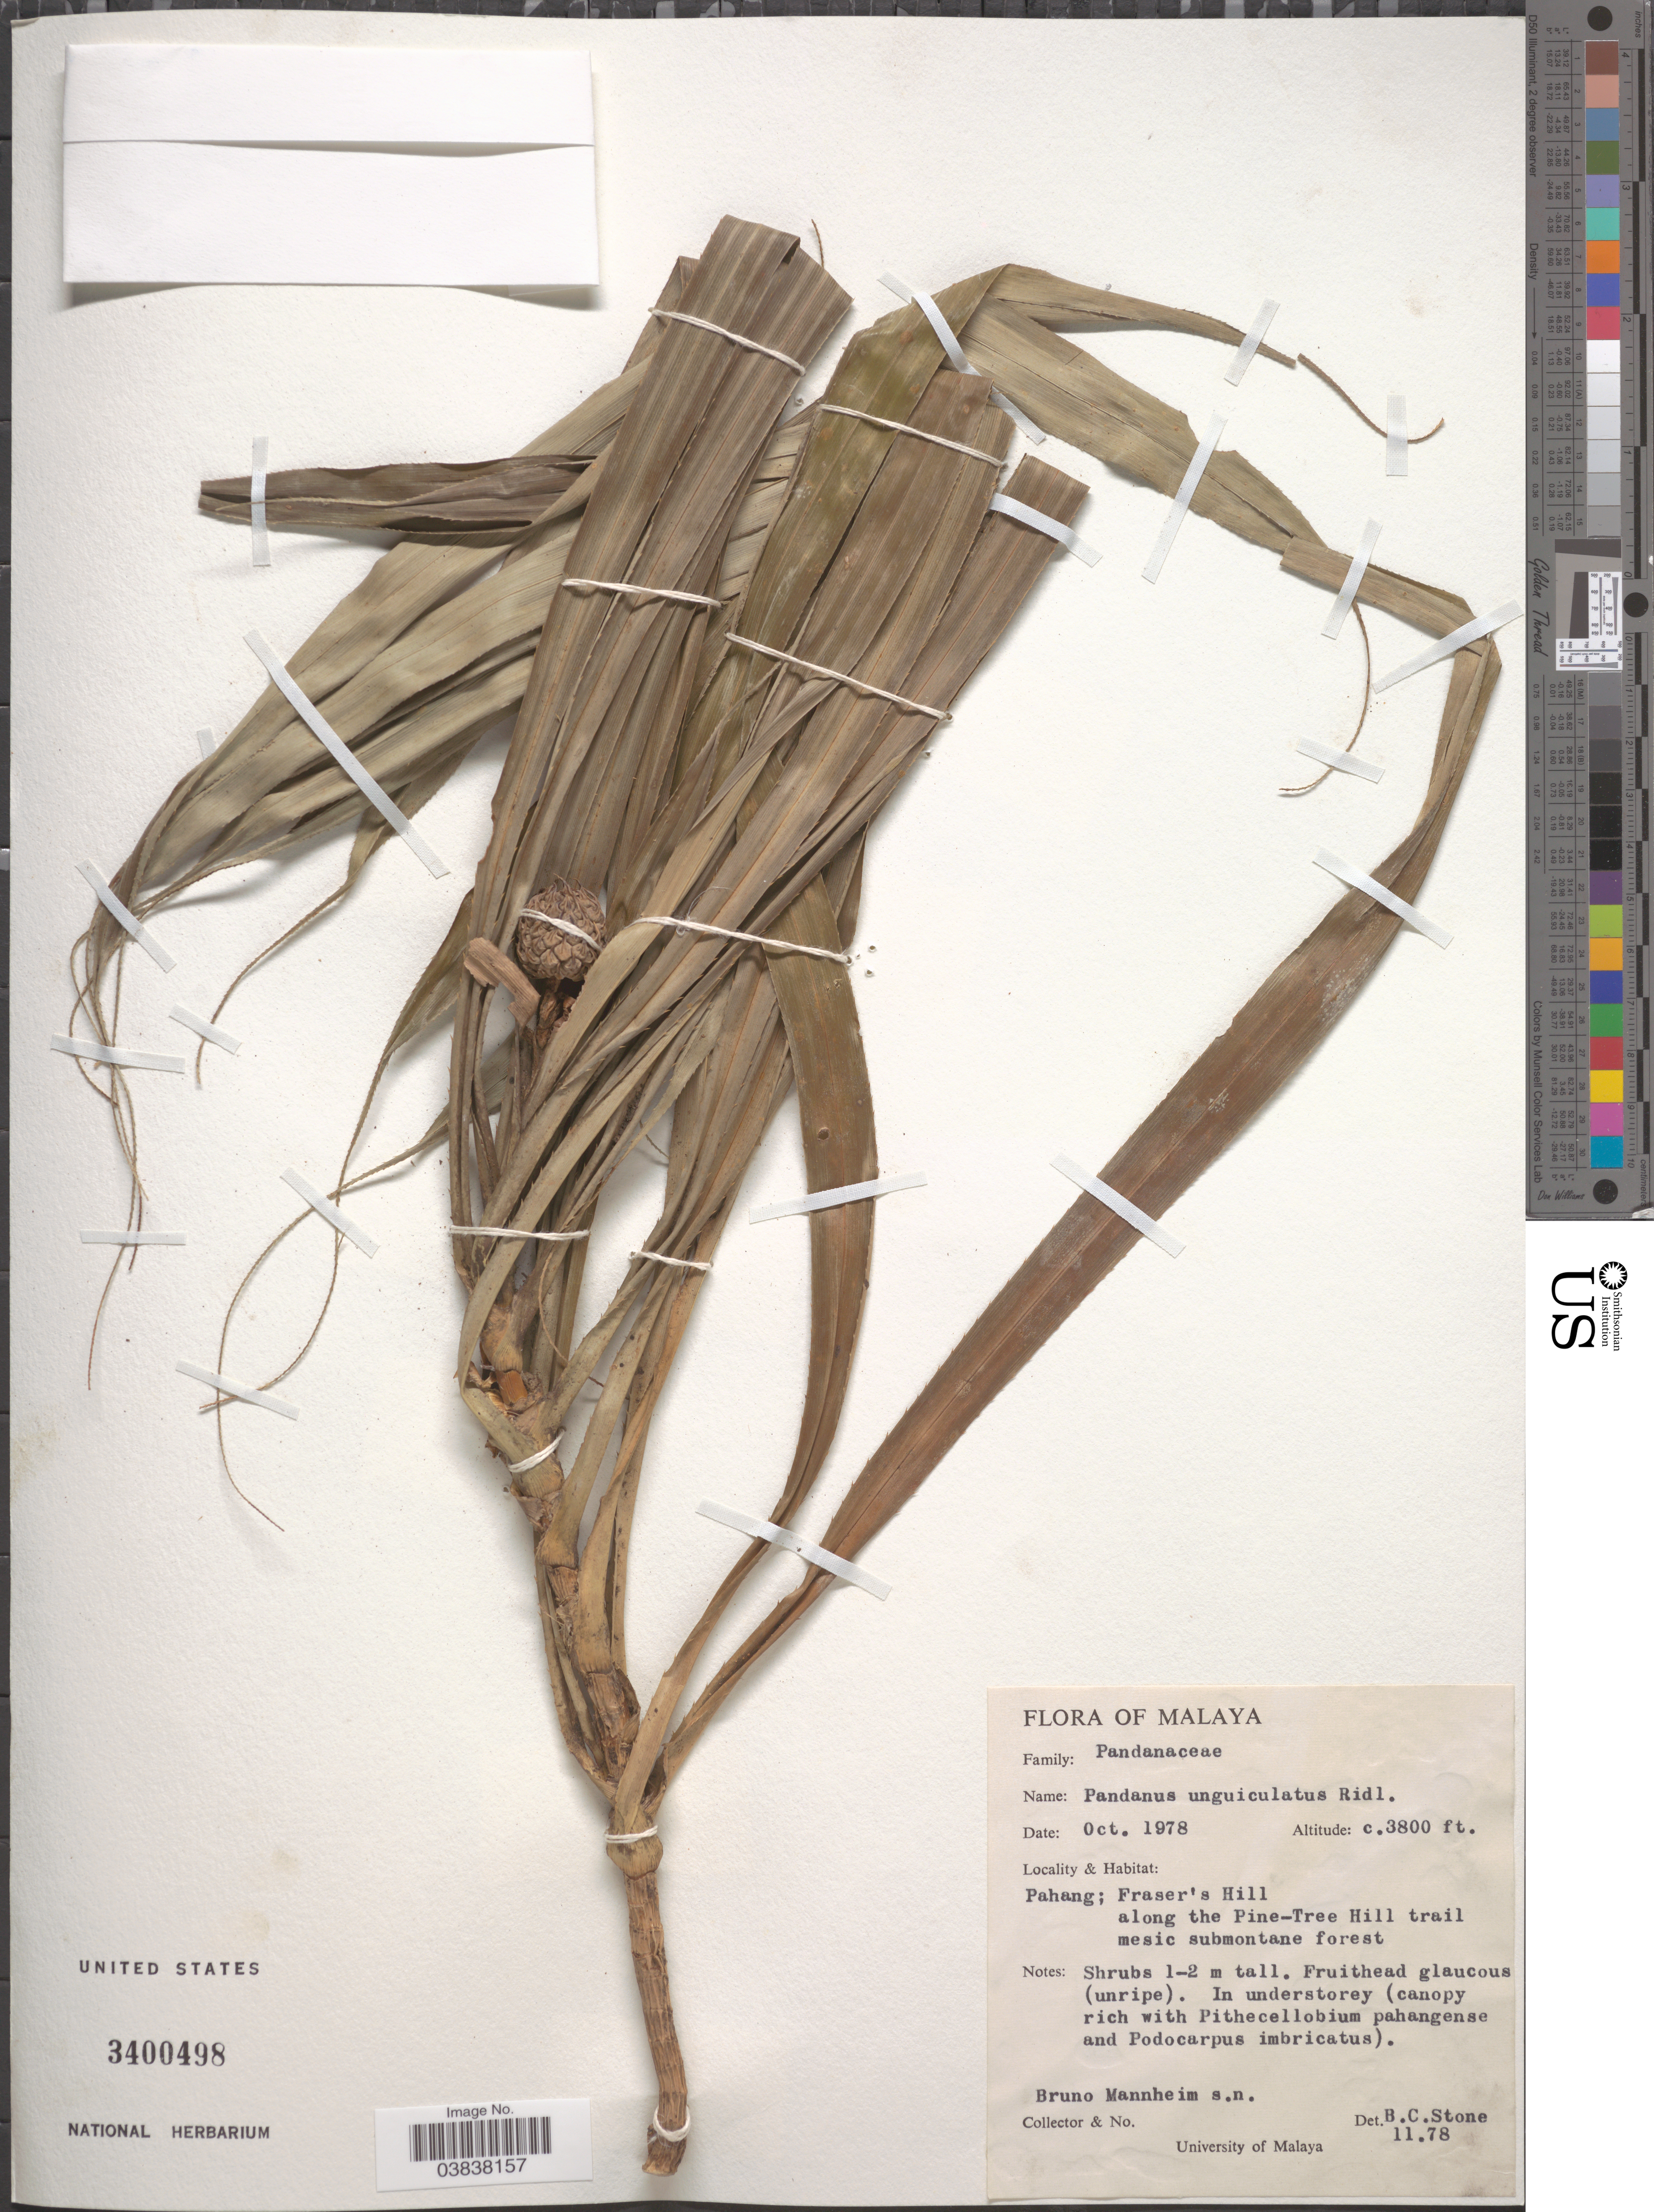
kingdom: Plantae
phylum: Tracheophyta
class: Liliopsida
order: Pandanales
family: Pandanaceae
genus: Pandanus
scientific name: Pandanus unguiculatus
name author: Ridl.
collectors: B. Mannheim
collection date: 1978-10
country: Malaysia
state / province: Pahang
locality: Malaya. Fraser's Hill. Along the Pine-Tree Hill trail.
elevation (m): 1158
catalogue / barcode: US 3400498